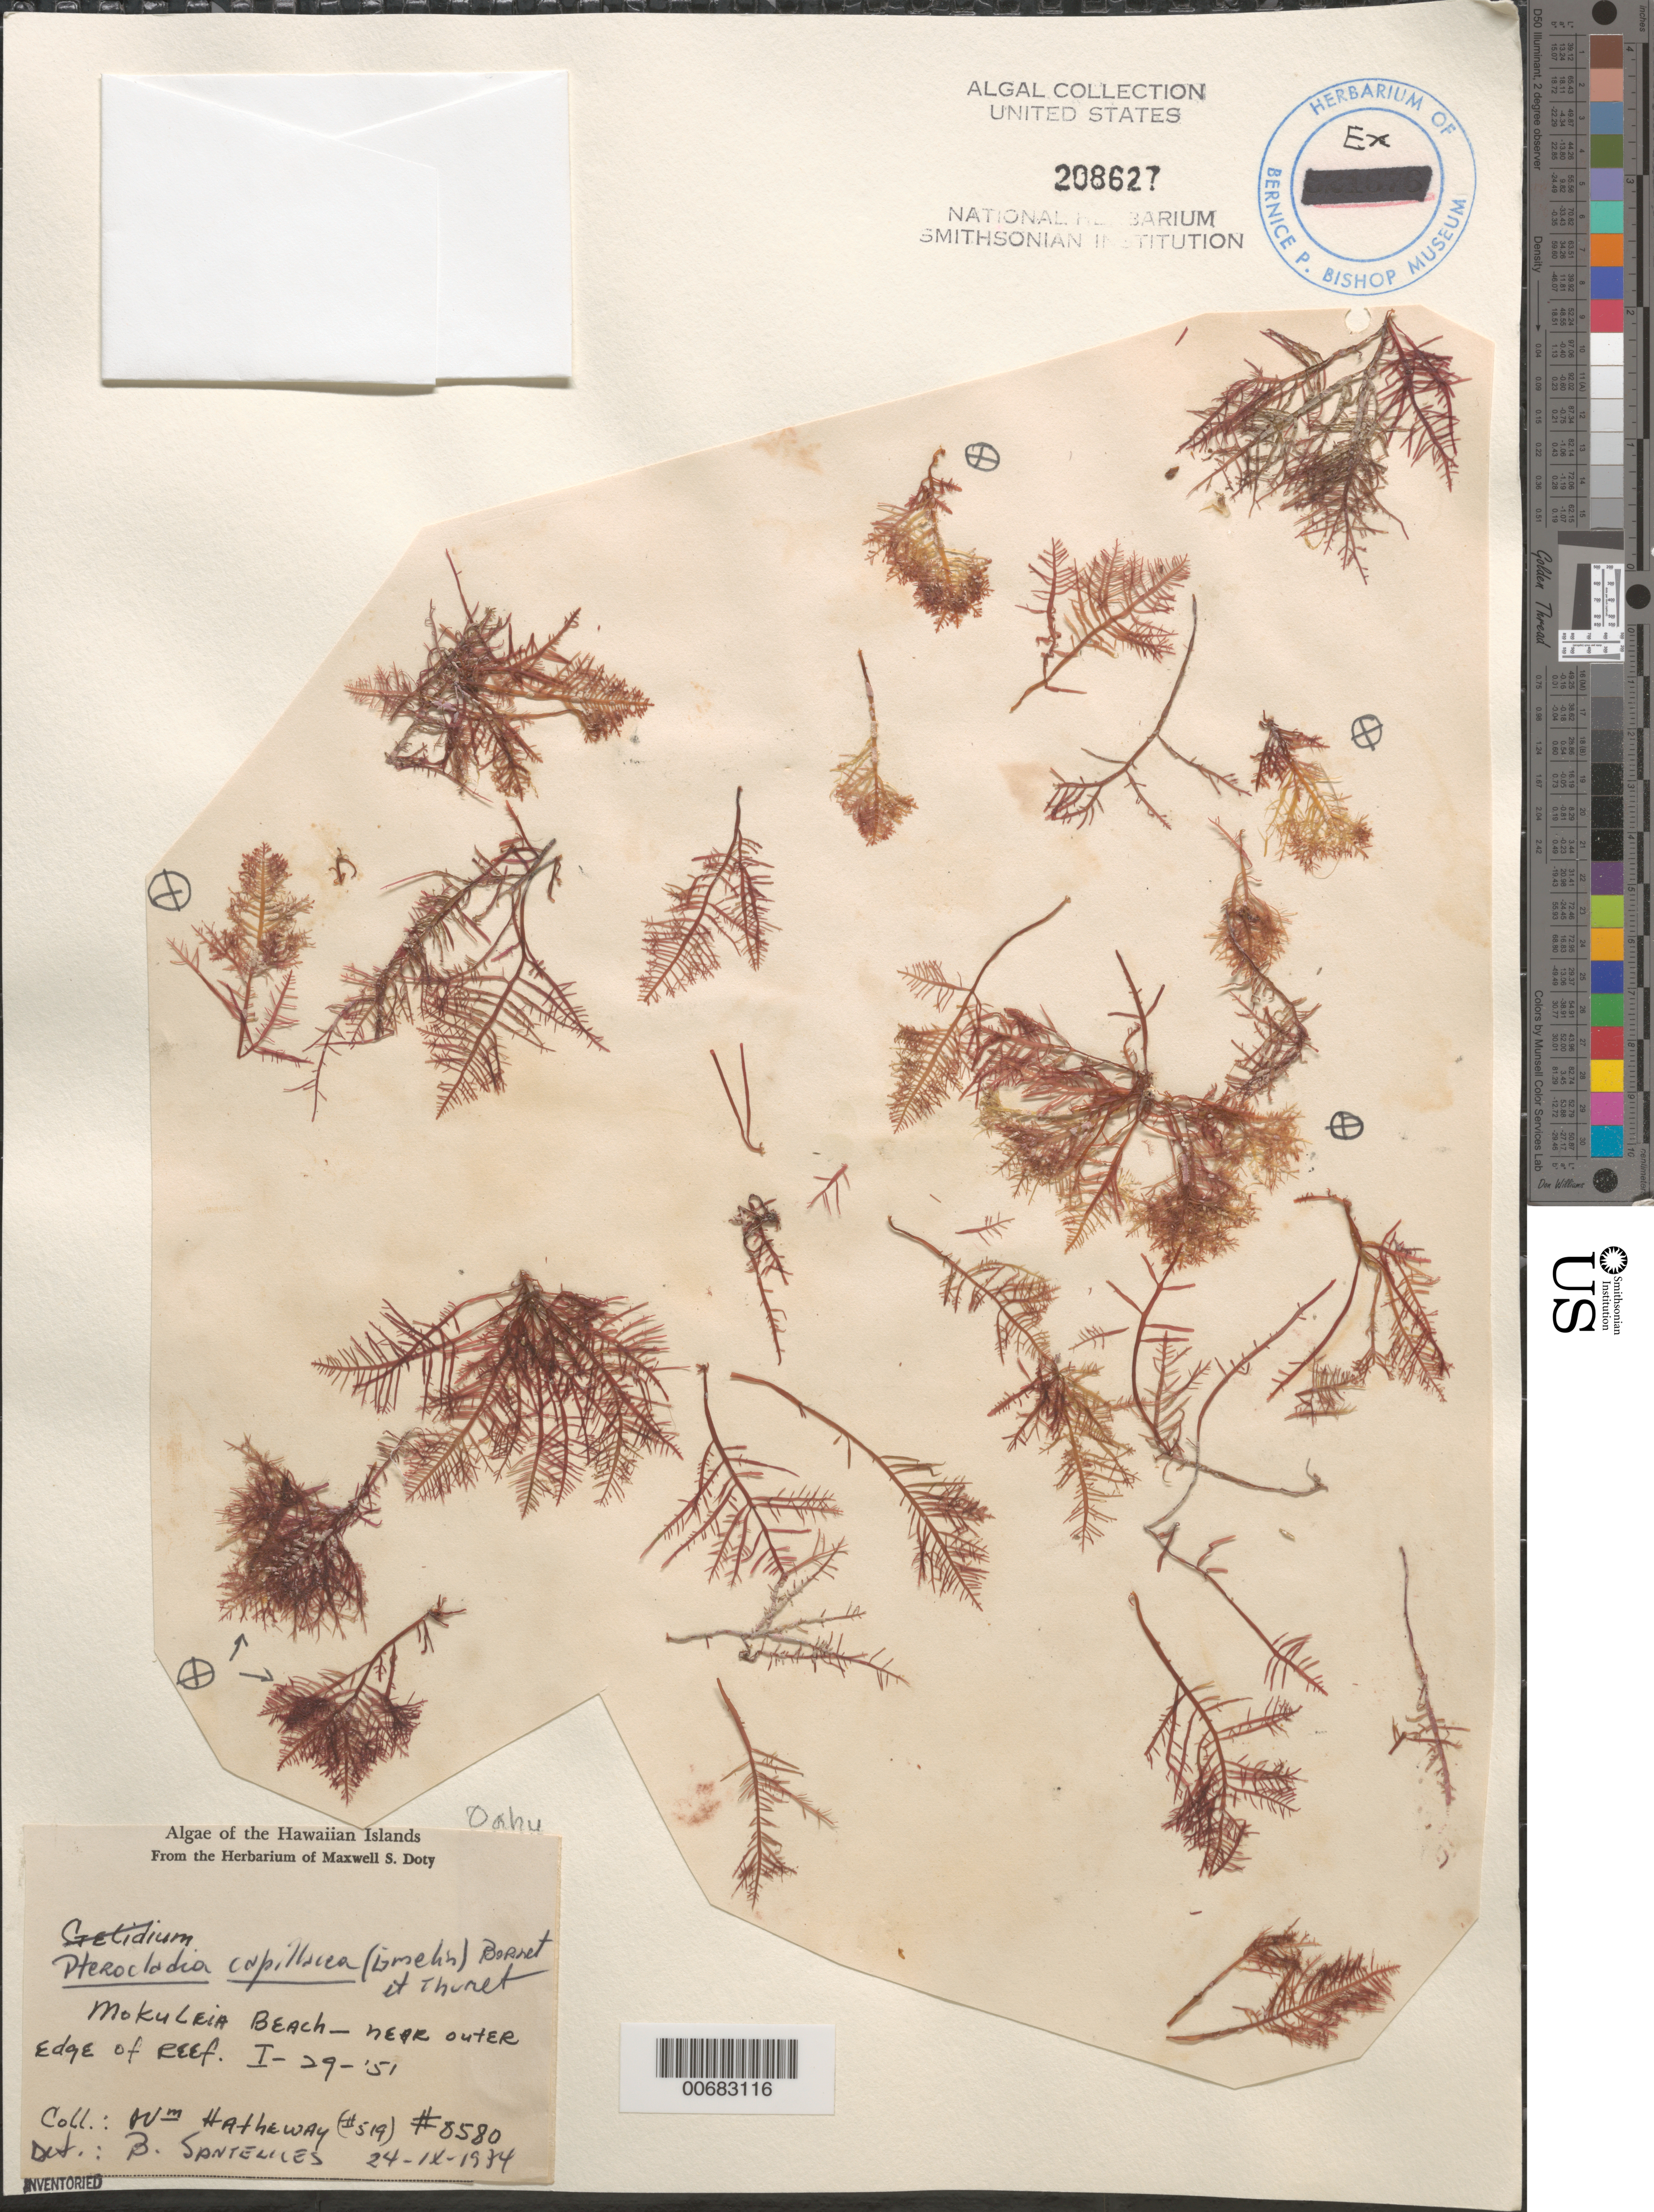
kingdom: Plantae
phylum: Rhodophyta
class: Florideophyceae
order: Gelidiales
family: Pterocladiaceae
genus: Pterocladiella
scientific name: Pterocladiella capillacea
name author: (S.G. Gmel.) Santelices & Hommers.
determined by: Algae name updating Project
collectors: W. H. Hatheway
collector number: MSD 8580 & Santelices 519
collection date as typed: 29 Jan 1951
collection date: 1951-01-29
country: United States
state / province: Hawaii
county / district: Honolulu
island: Oahu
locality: Mokuleia Beach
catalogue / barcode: US 208627